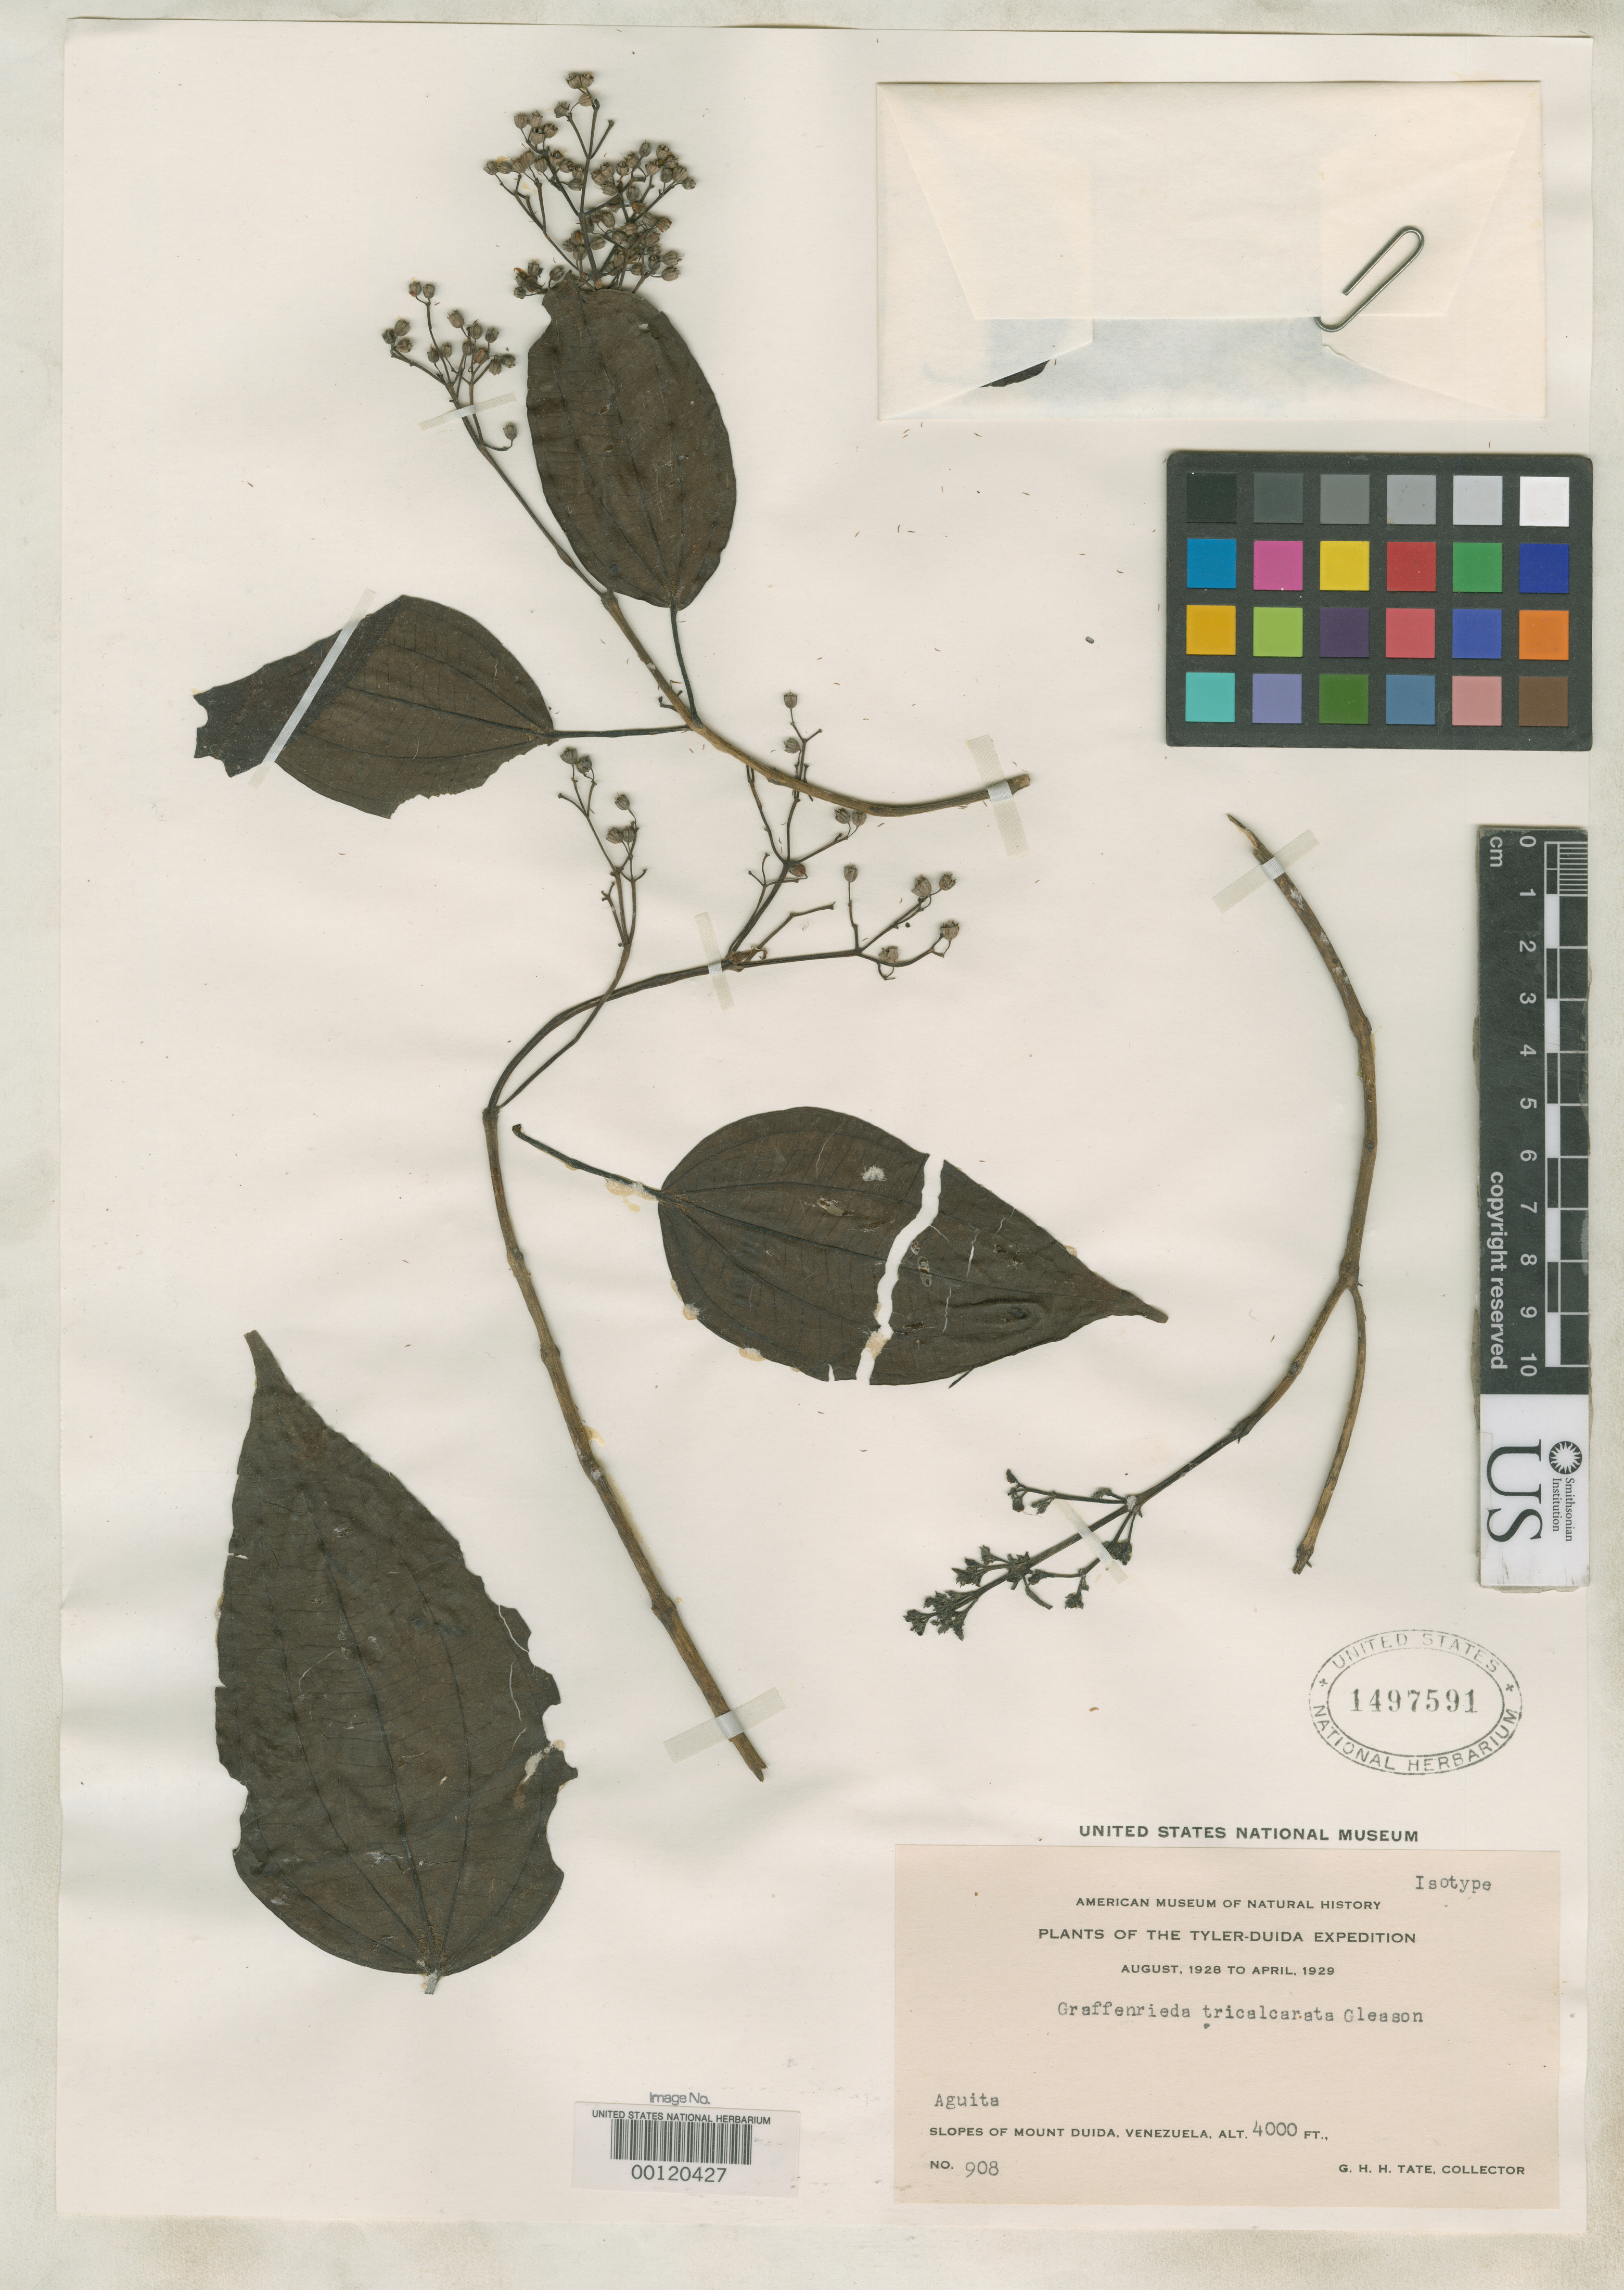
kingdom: Plantae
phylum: Tracheophyta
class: Magnoliopsida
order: Myrtales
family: Melastomataceae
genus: Graffenrieda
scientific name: Graffenrieda tricalcarata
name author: Gleason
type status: Isotype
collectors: G. H. H.Tate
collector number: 908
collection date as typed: Aug 1928 to -- Apr 1929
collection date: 1928-08/1929-04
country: Venezuela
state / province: Amazonas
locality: Mt. Duida, Aguita; alt. 4000 ft.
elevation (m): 1219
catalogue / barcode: US 1497591